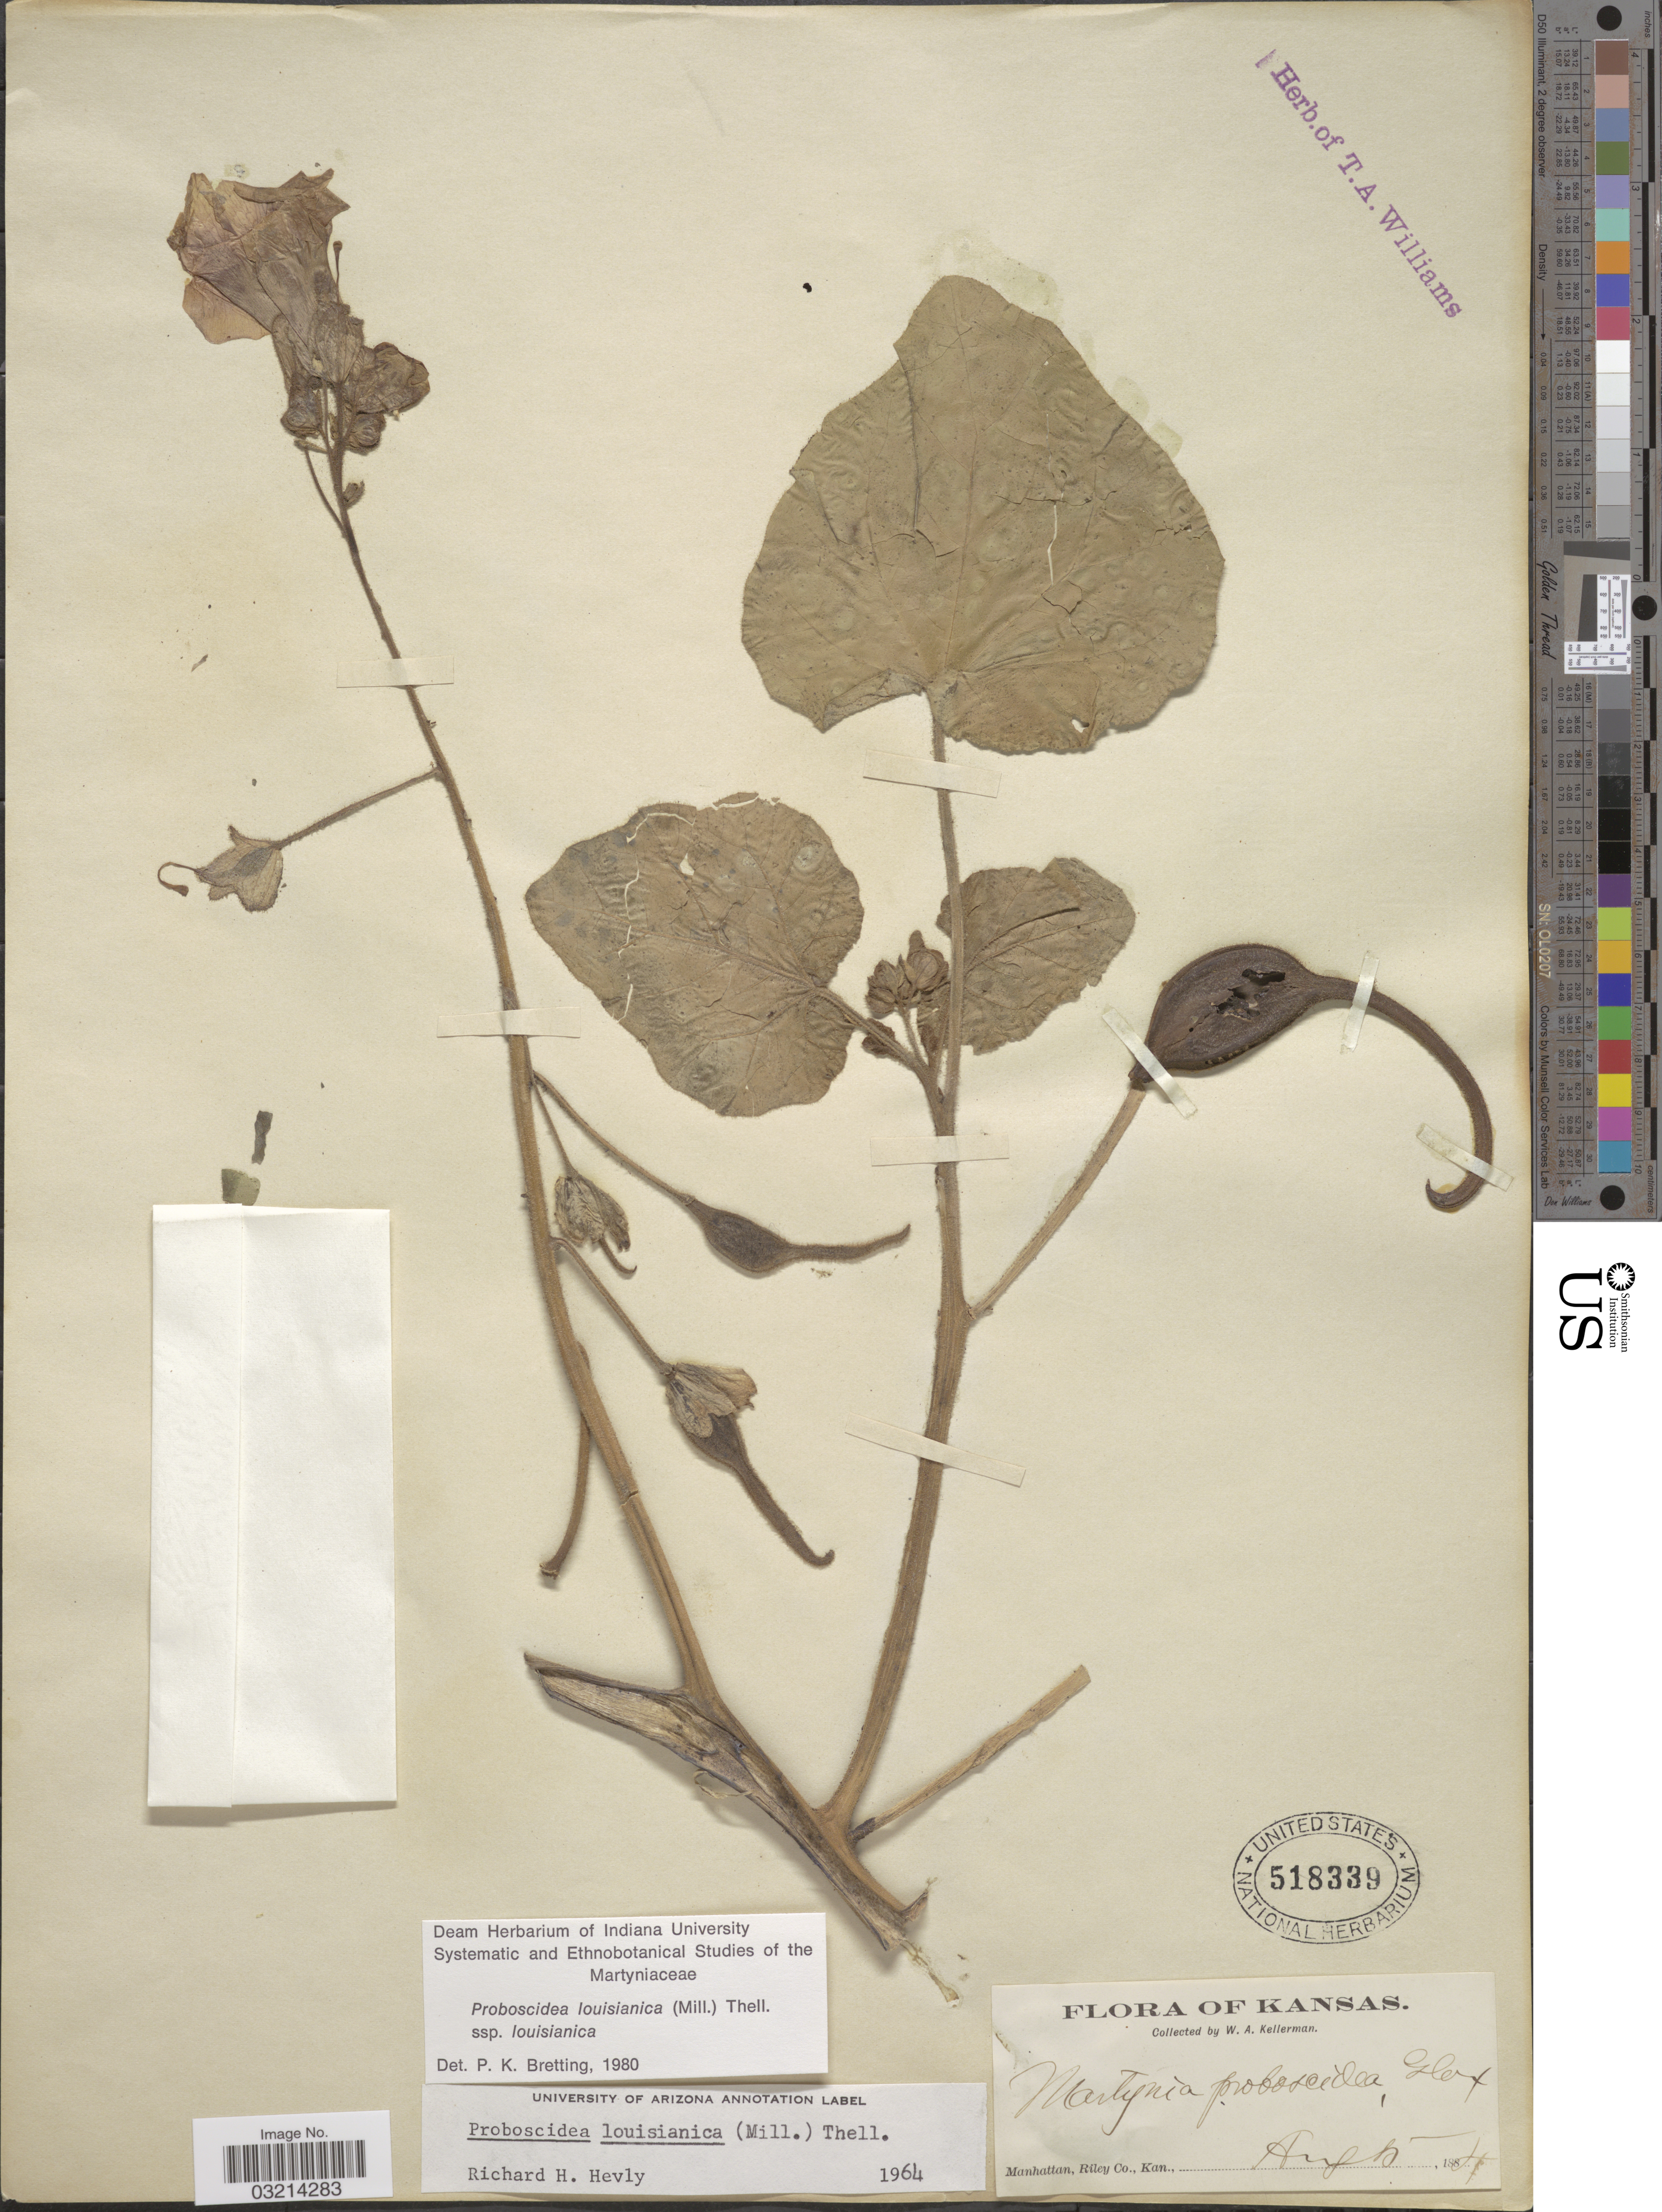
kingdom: Plantae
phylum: Tracheophyta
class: Magnoliopsida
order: Lamiales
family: Martyniaceae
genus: Proboscidea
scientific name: Proboscidea louisianica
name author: Thell.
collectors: W. Kellerman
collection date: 1884-08-05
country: United States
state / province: Kansas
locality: Manhattan, Riley Co.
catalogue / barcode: US 518339